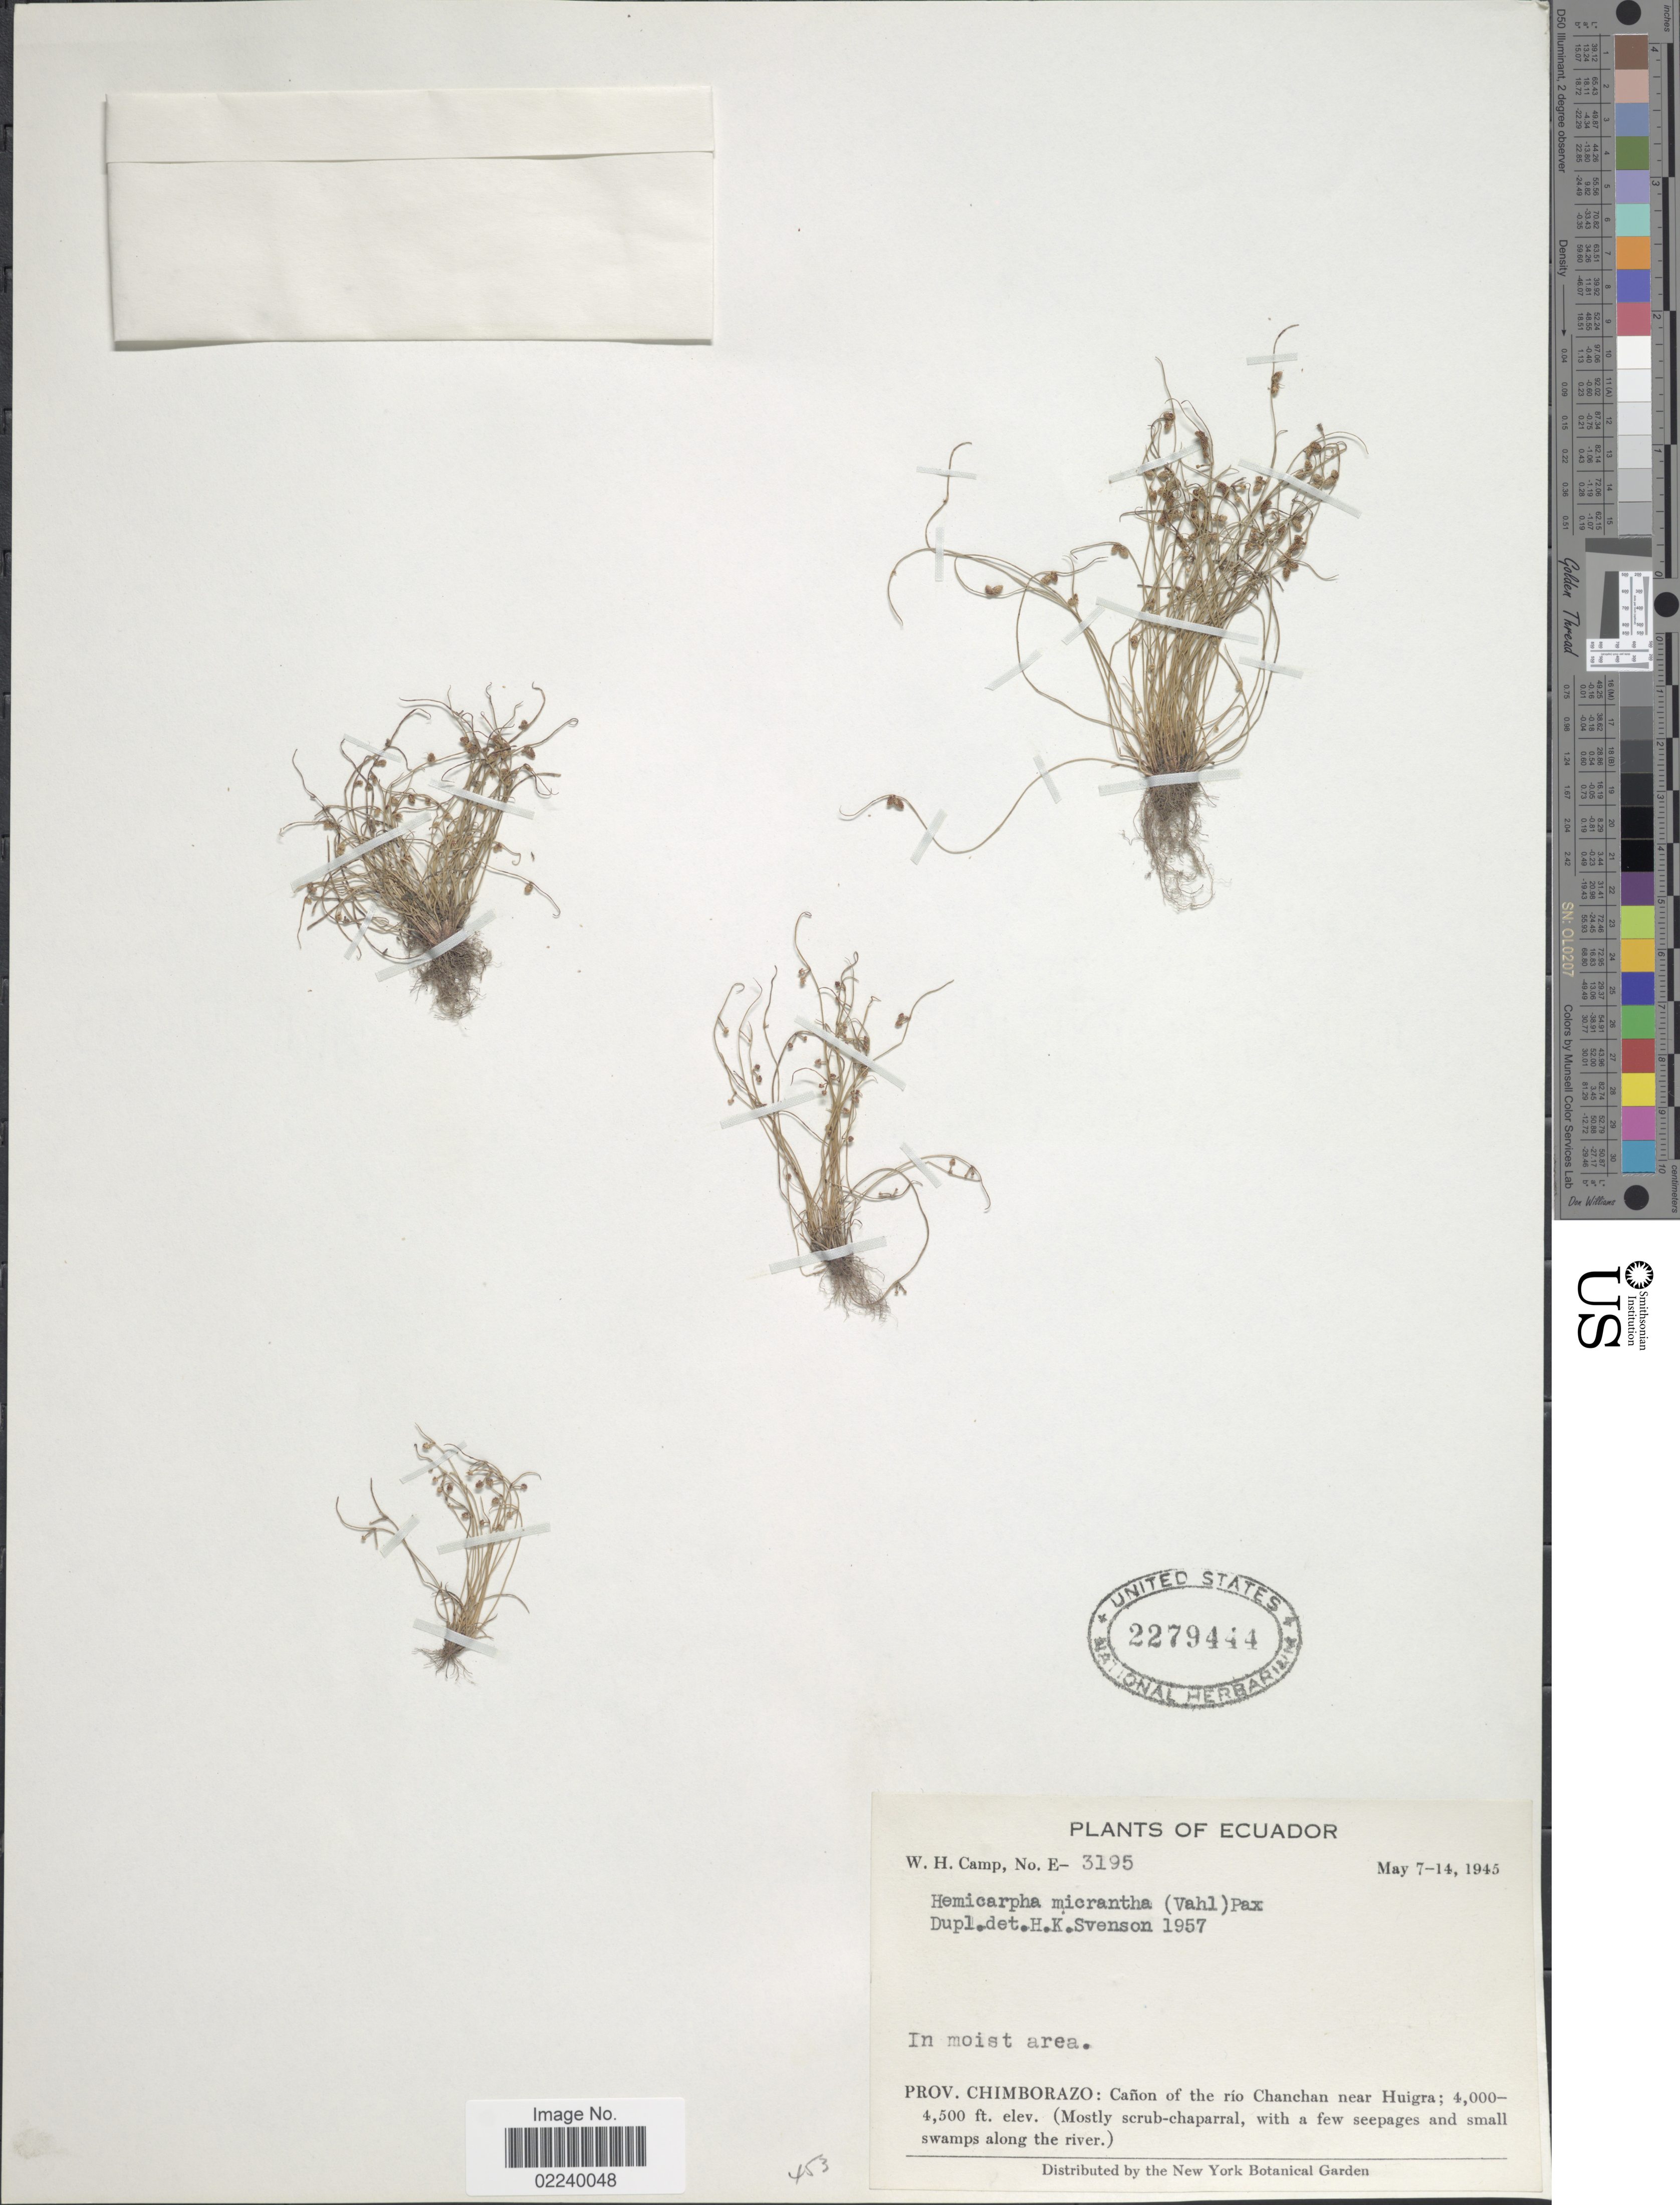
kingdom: Plantae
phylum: Tracheophyta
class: Liliopsida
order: Poales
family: Cyperaceae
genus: Cyperus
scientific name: Cyperus subsquarrosus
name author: (Muhl.) Bauters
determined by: Strong, M. T., (US), Smithsonian Institution - National Museum of Natural History (UNITED STATES)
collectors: W. H. Camp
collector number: E-3195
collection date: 1945-05-07/1945-05-14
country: Ecuador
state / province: Chimborazo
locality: In moist area, Canon of the rio Chanchan near Huigra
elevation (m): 1219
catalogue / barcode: US 2279444